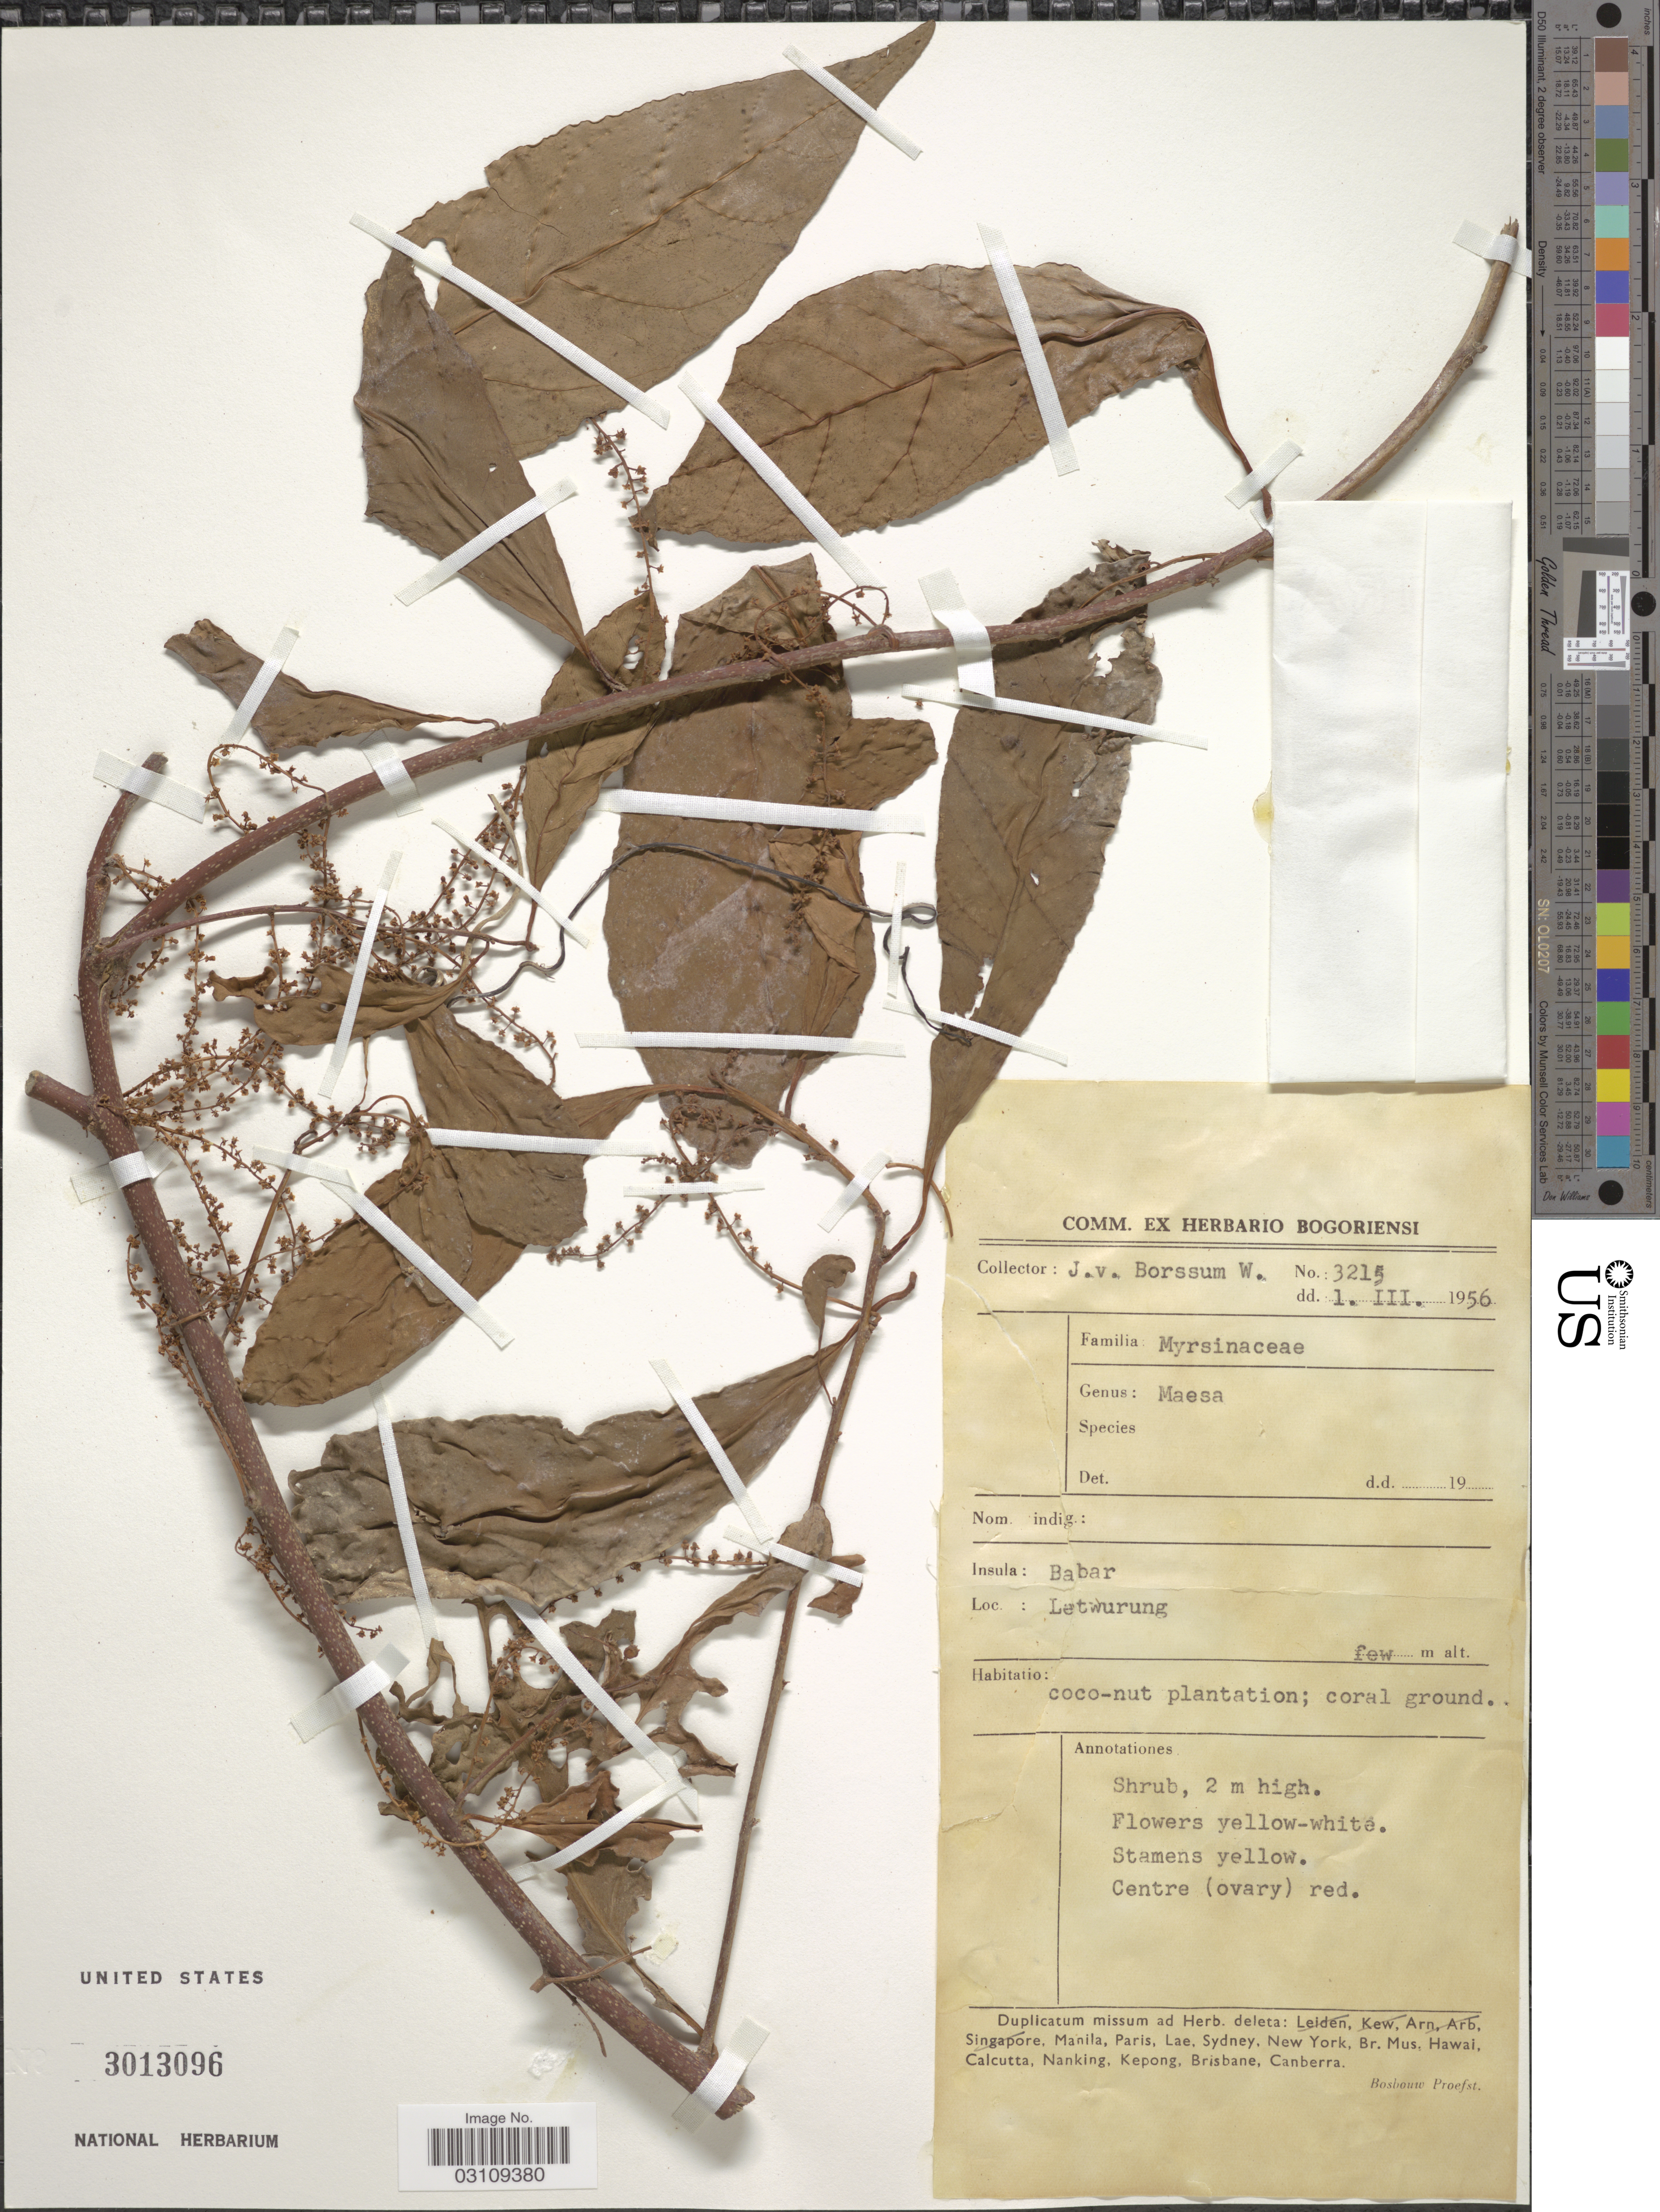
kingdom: Plantae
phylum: Tracheophyta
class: Magnoliopsida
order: Ericales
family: Primulaceae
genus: Maesa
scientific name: Maesa sp.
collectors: J. Borssum Waalkes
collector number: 3215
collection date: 1956-03-01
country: Indonesia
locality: Insula: Babar, Letwurung.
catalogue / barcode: US 3013096